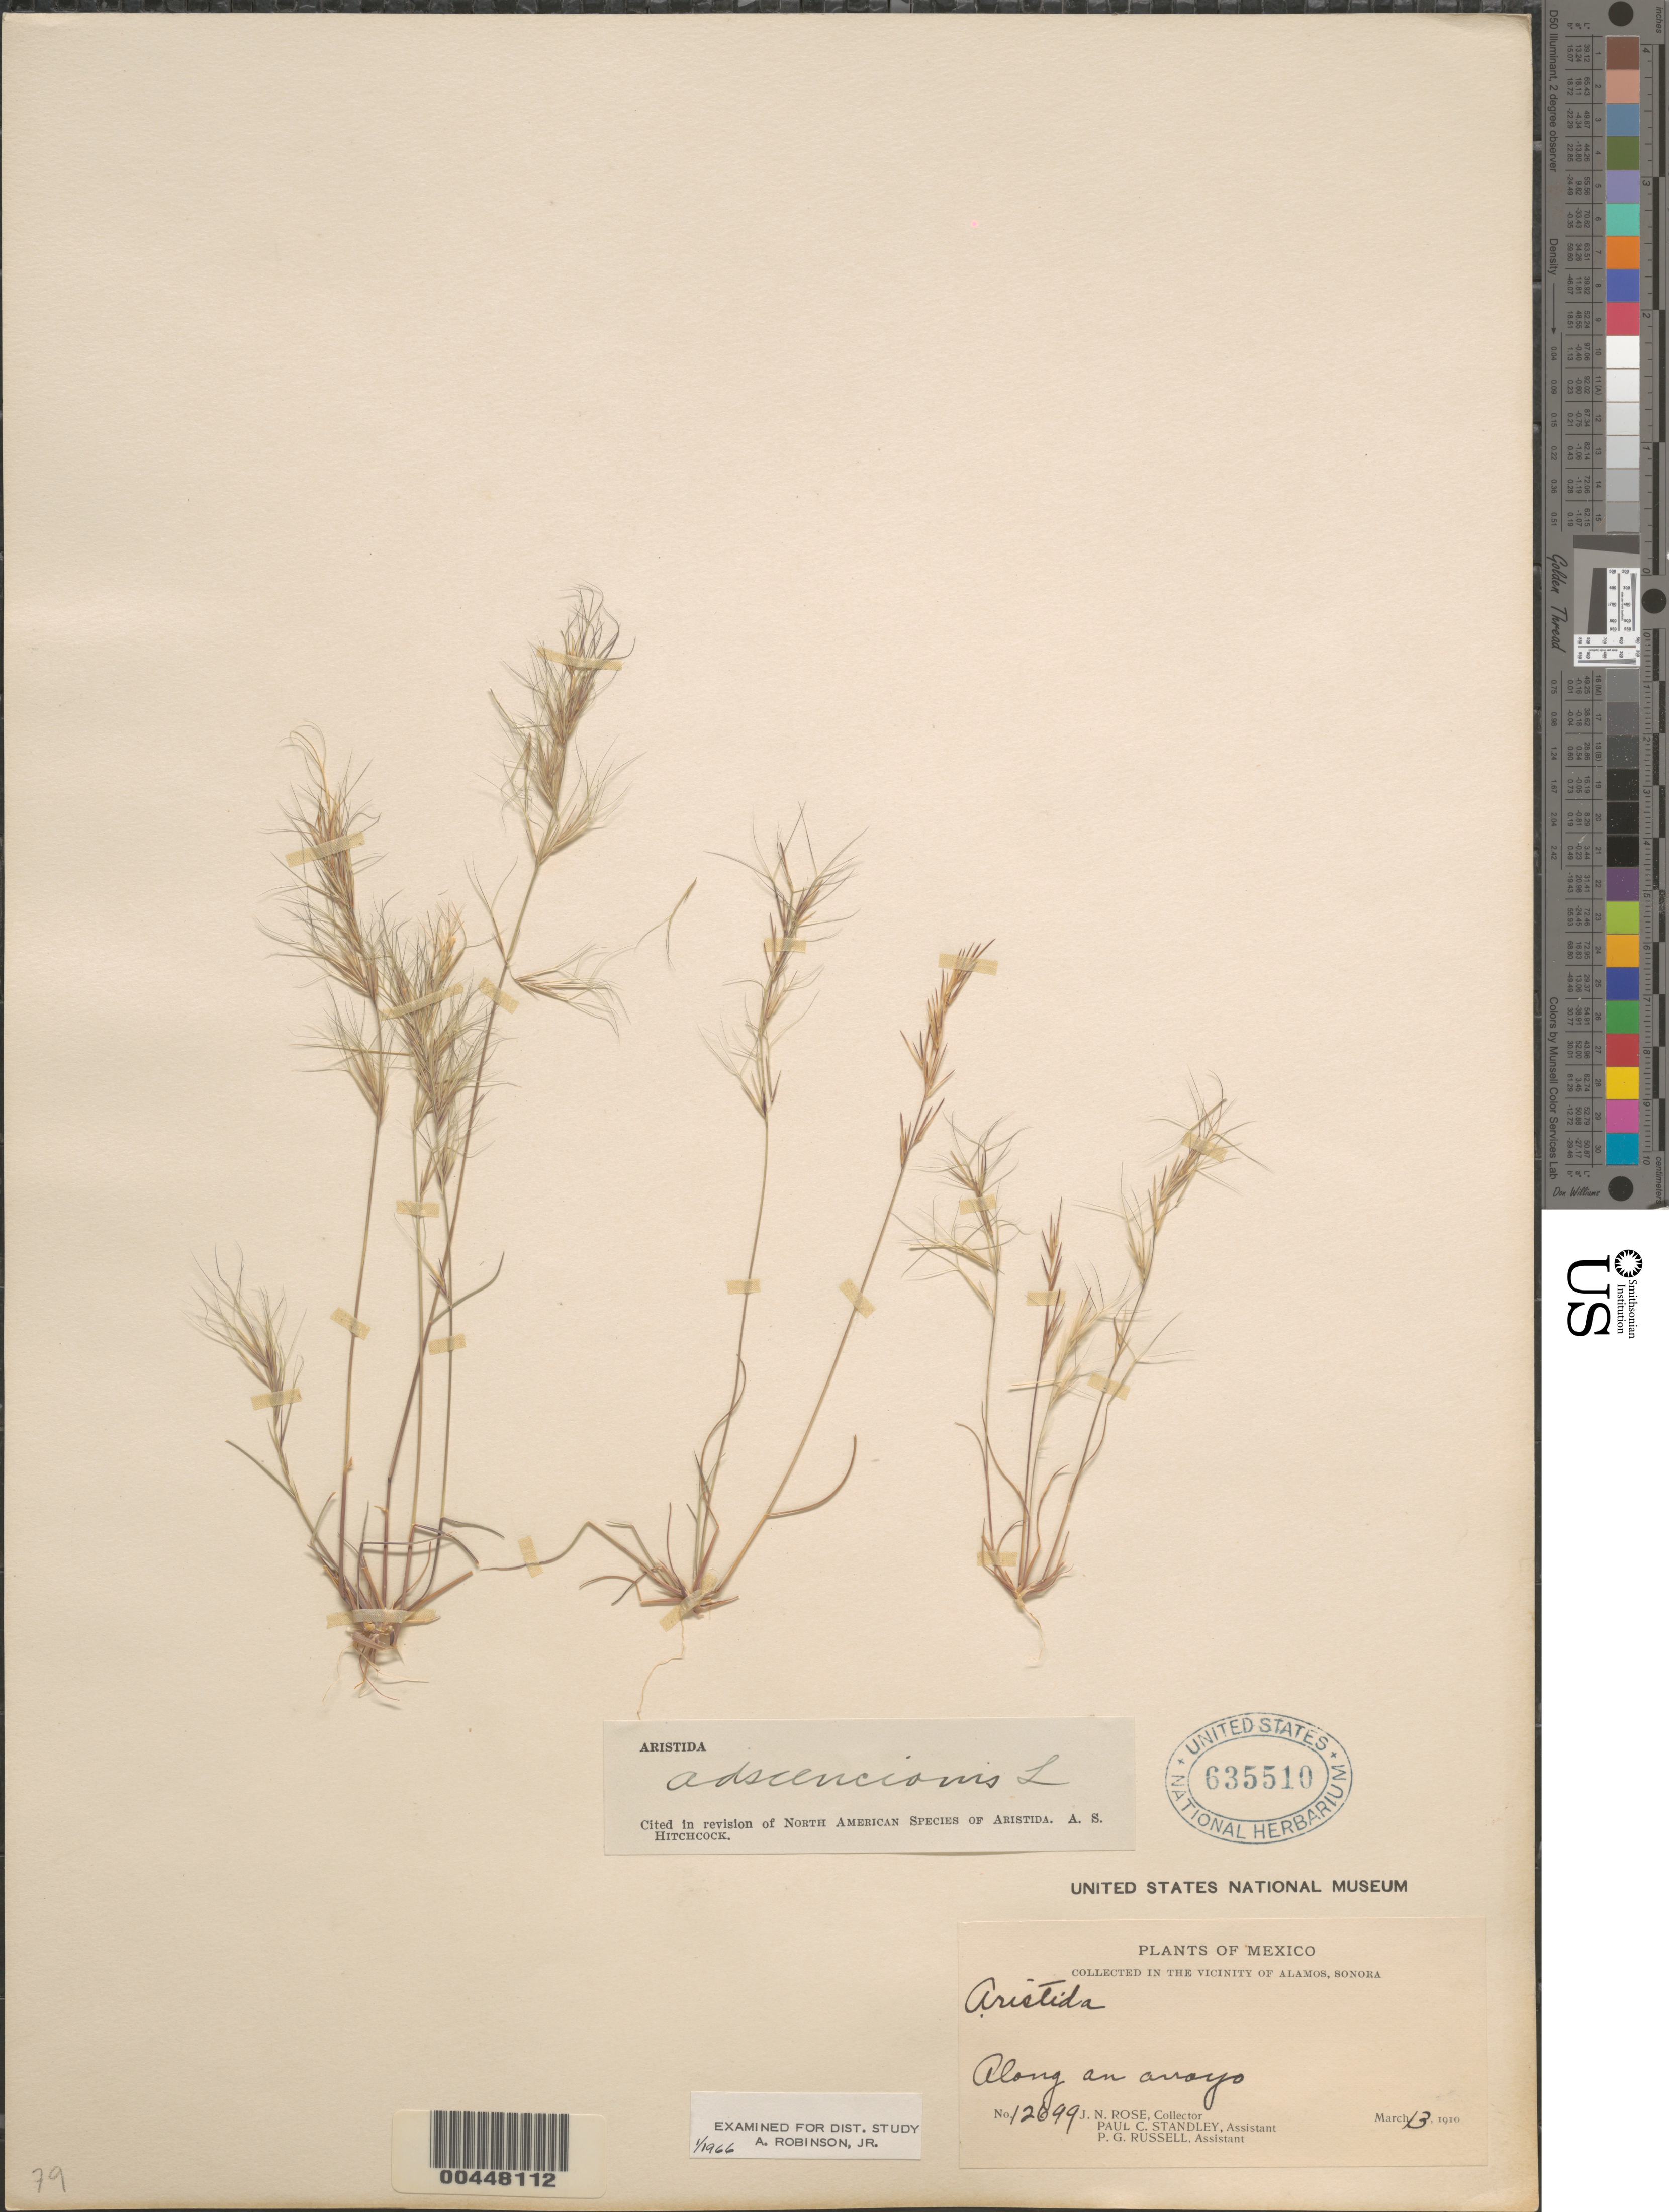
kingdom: Plantae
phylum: Tracheophyta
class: Liliopsida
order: Poales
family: Poaceae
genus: Aristida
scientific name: Aristida adscensionis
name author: L.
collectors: J. N. Rose, P. C. Standley & P. G. Russell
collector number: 12699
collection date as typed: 13 Mar 1910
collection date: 1910-03-13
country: Mexico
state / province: Sinaloa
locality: In the vicinity of Alamos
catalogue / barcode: US 635510